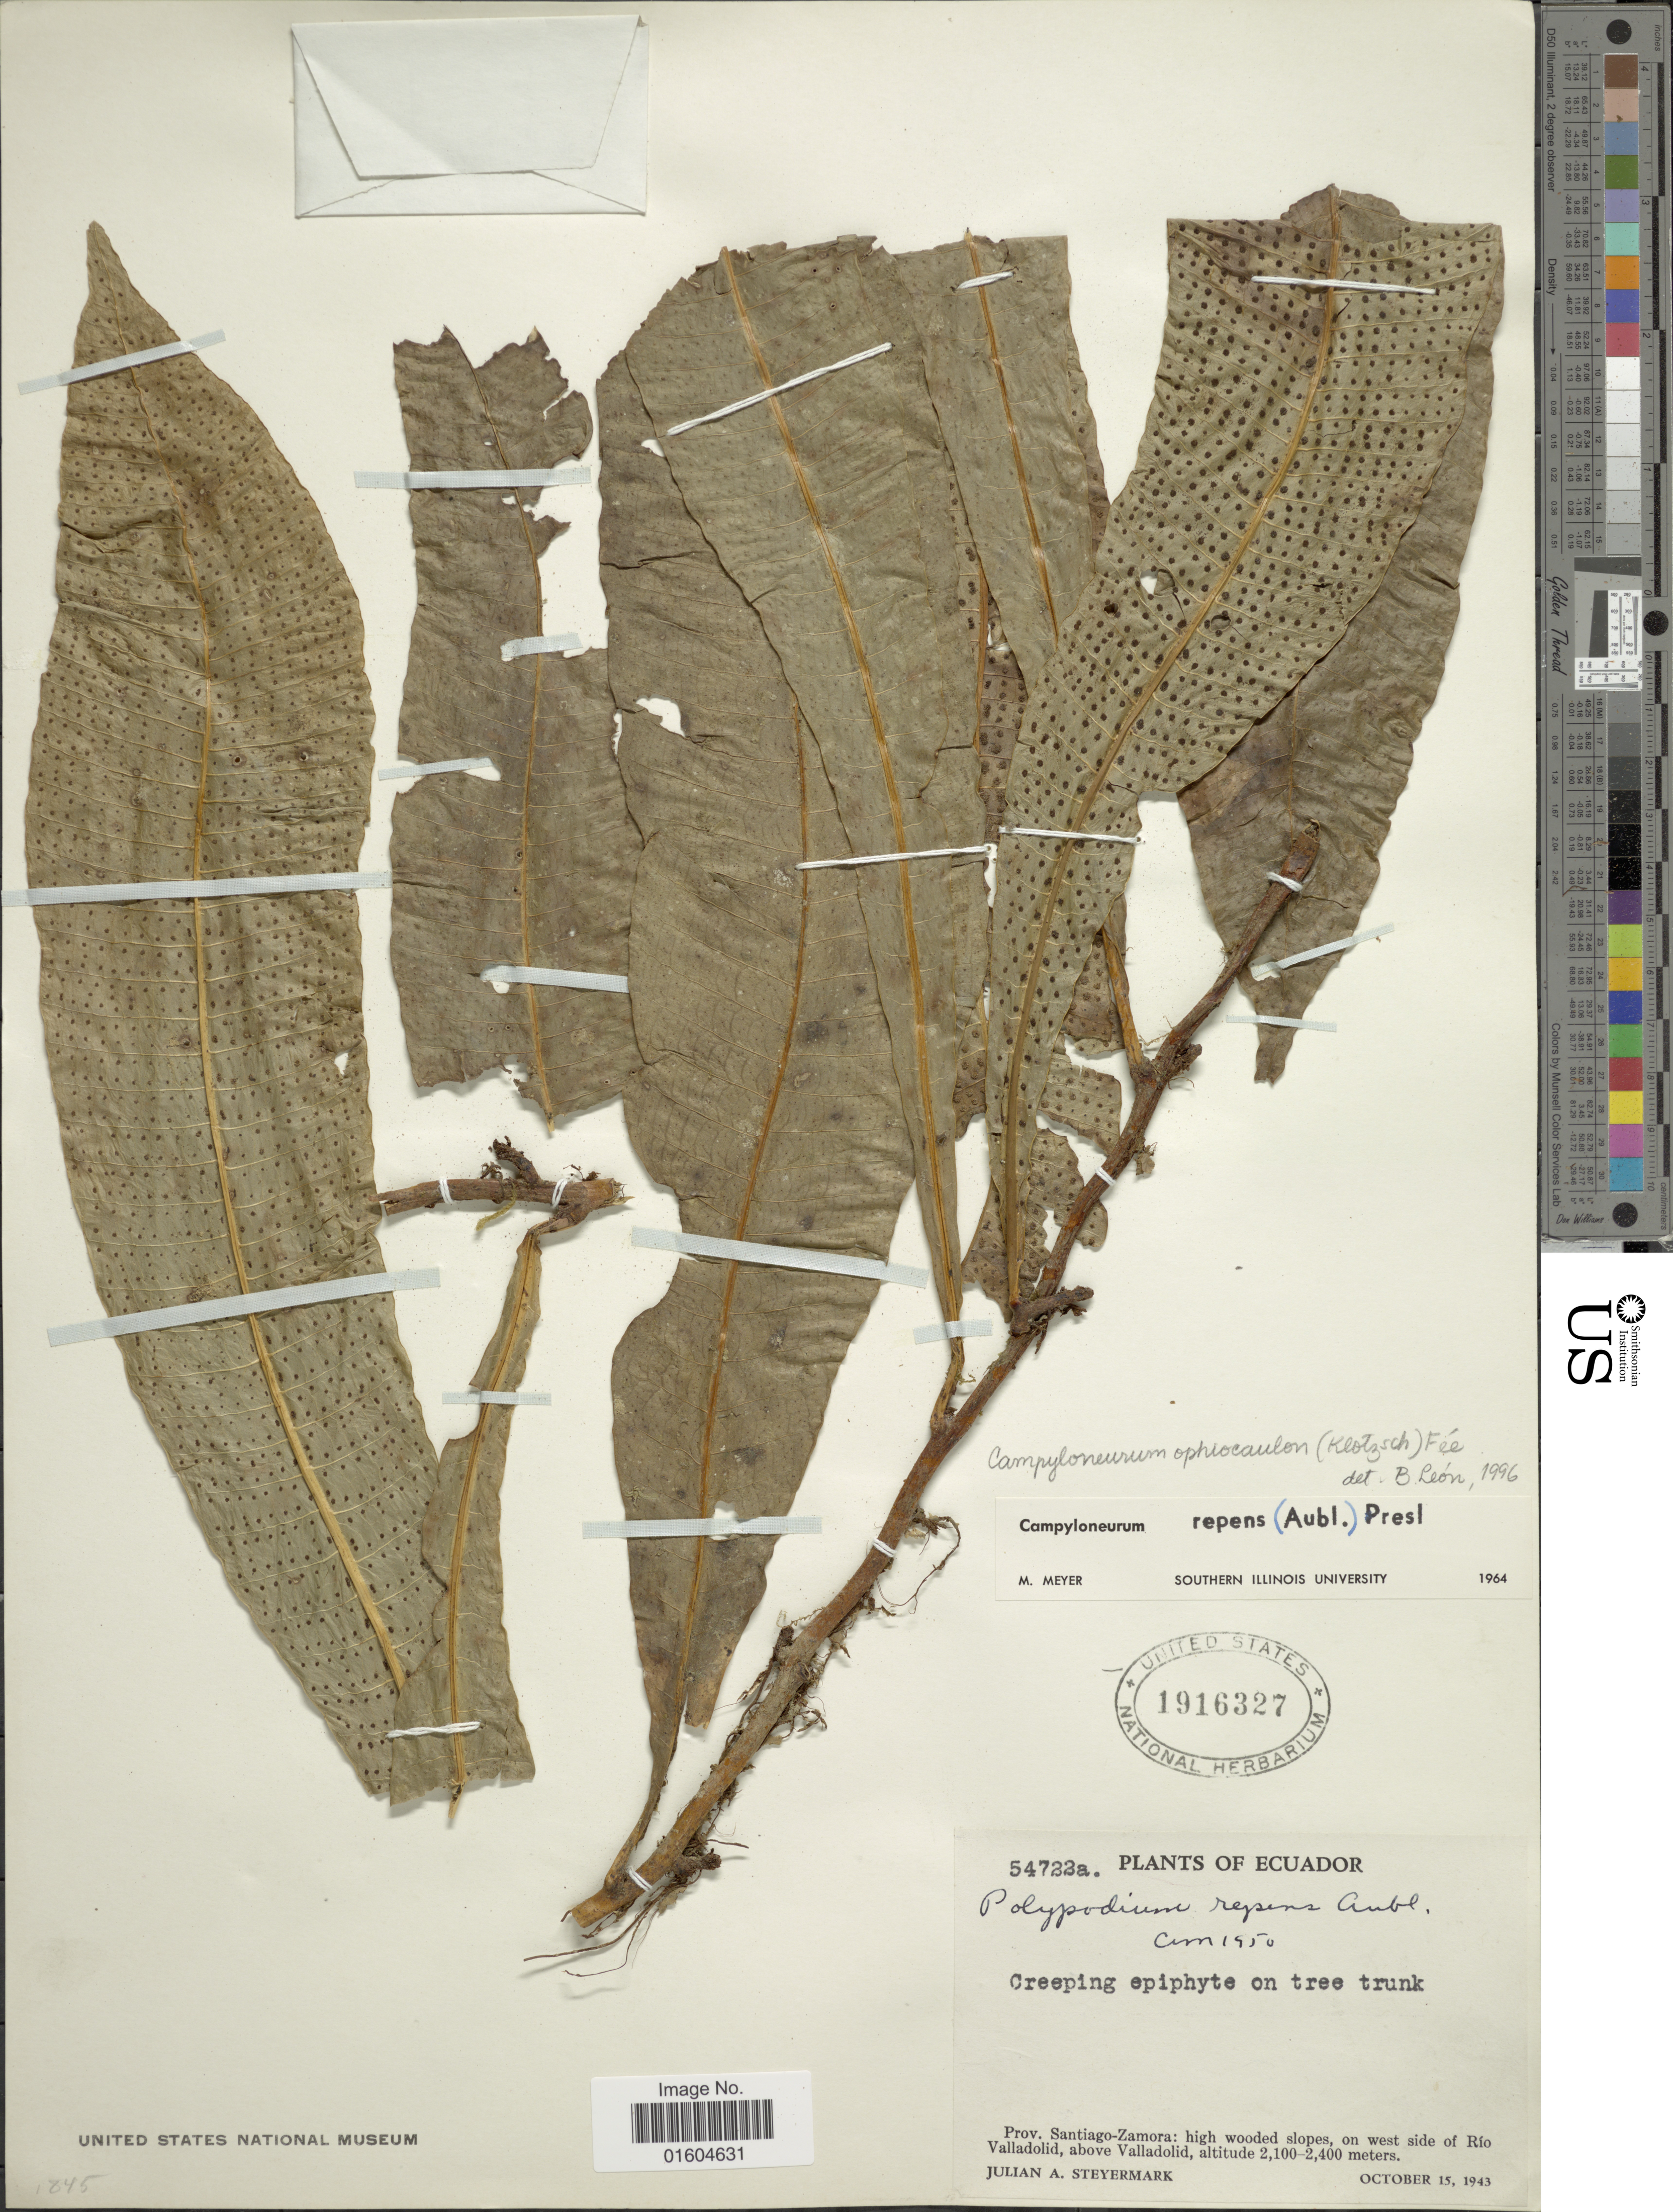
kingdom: Plantae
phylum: Tracheophyta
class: Polypodiopsida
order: Polypodiales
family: Polypodiaceae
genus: Campyloneurum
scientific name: Campyloneurum ophiocaulon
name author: (Klotzsch) Fée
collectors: J. Steyermark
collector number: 54722a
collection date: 1943-10-15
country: Ecuador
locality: Ecuador. Prov. Santiago-Zamora: high wooded slopes, on west side of Rio Valladolid, above Valladolid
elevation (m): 2100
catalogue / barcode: US 1916327